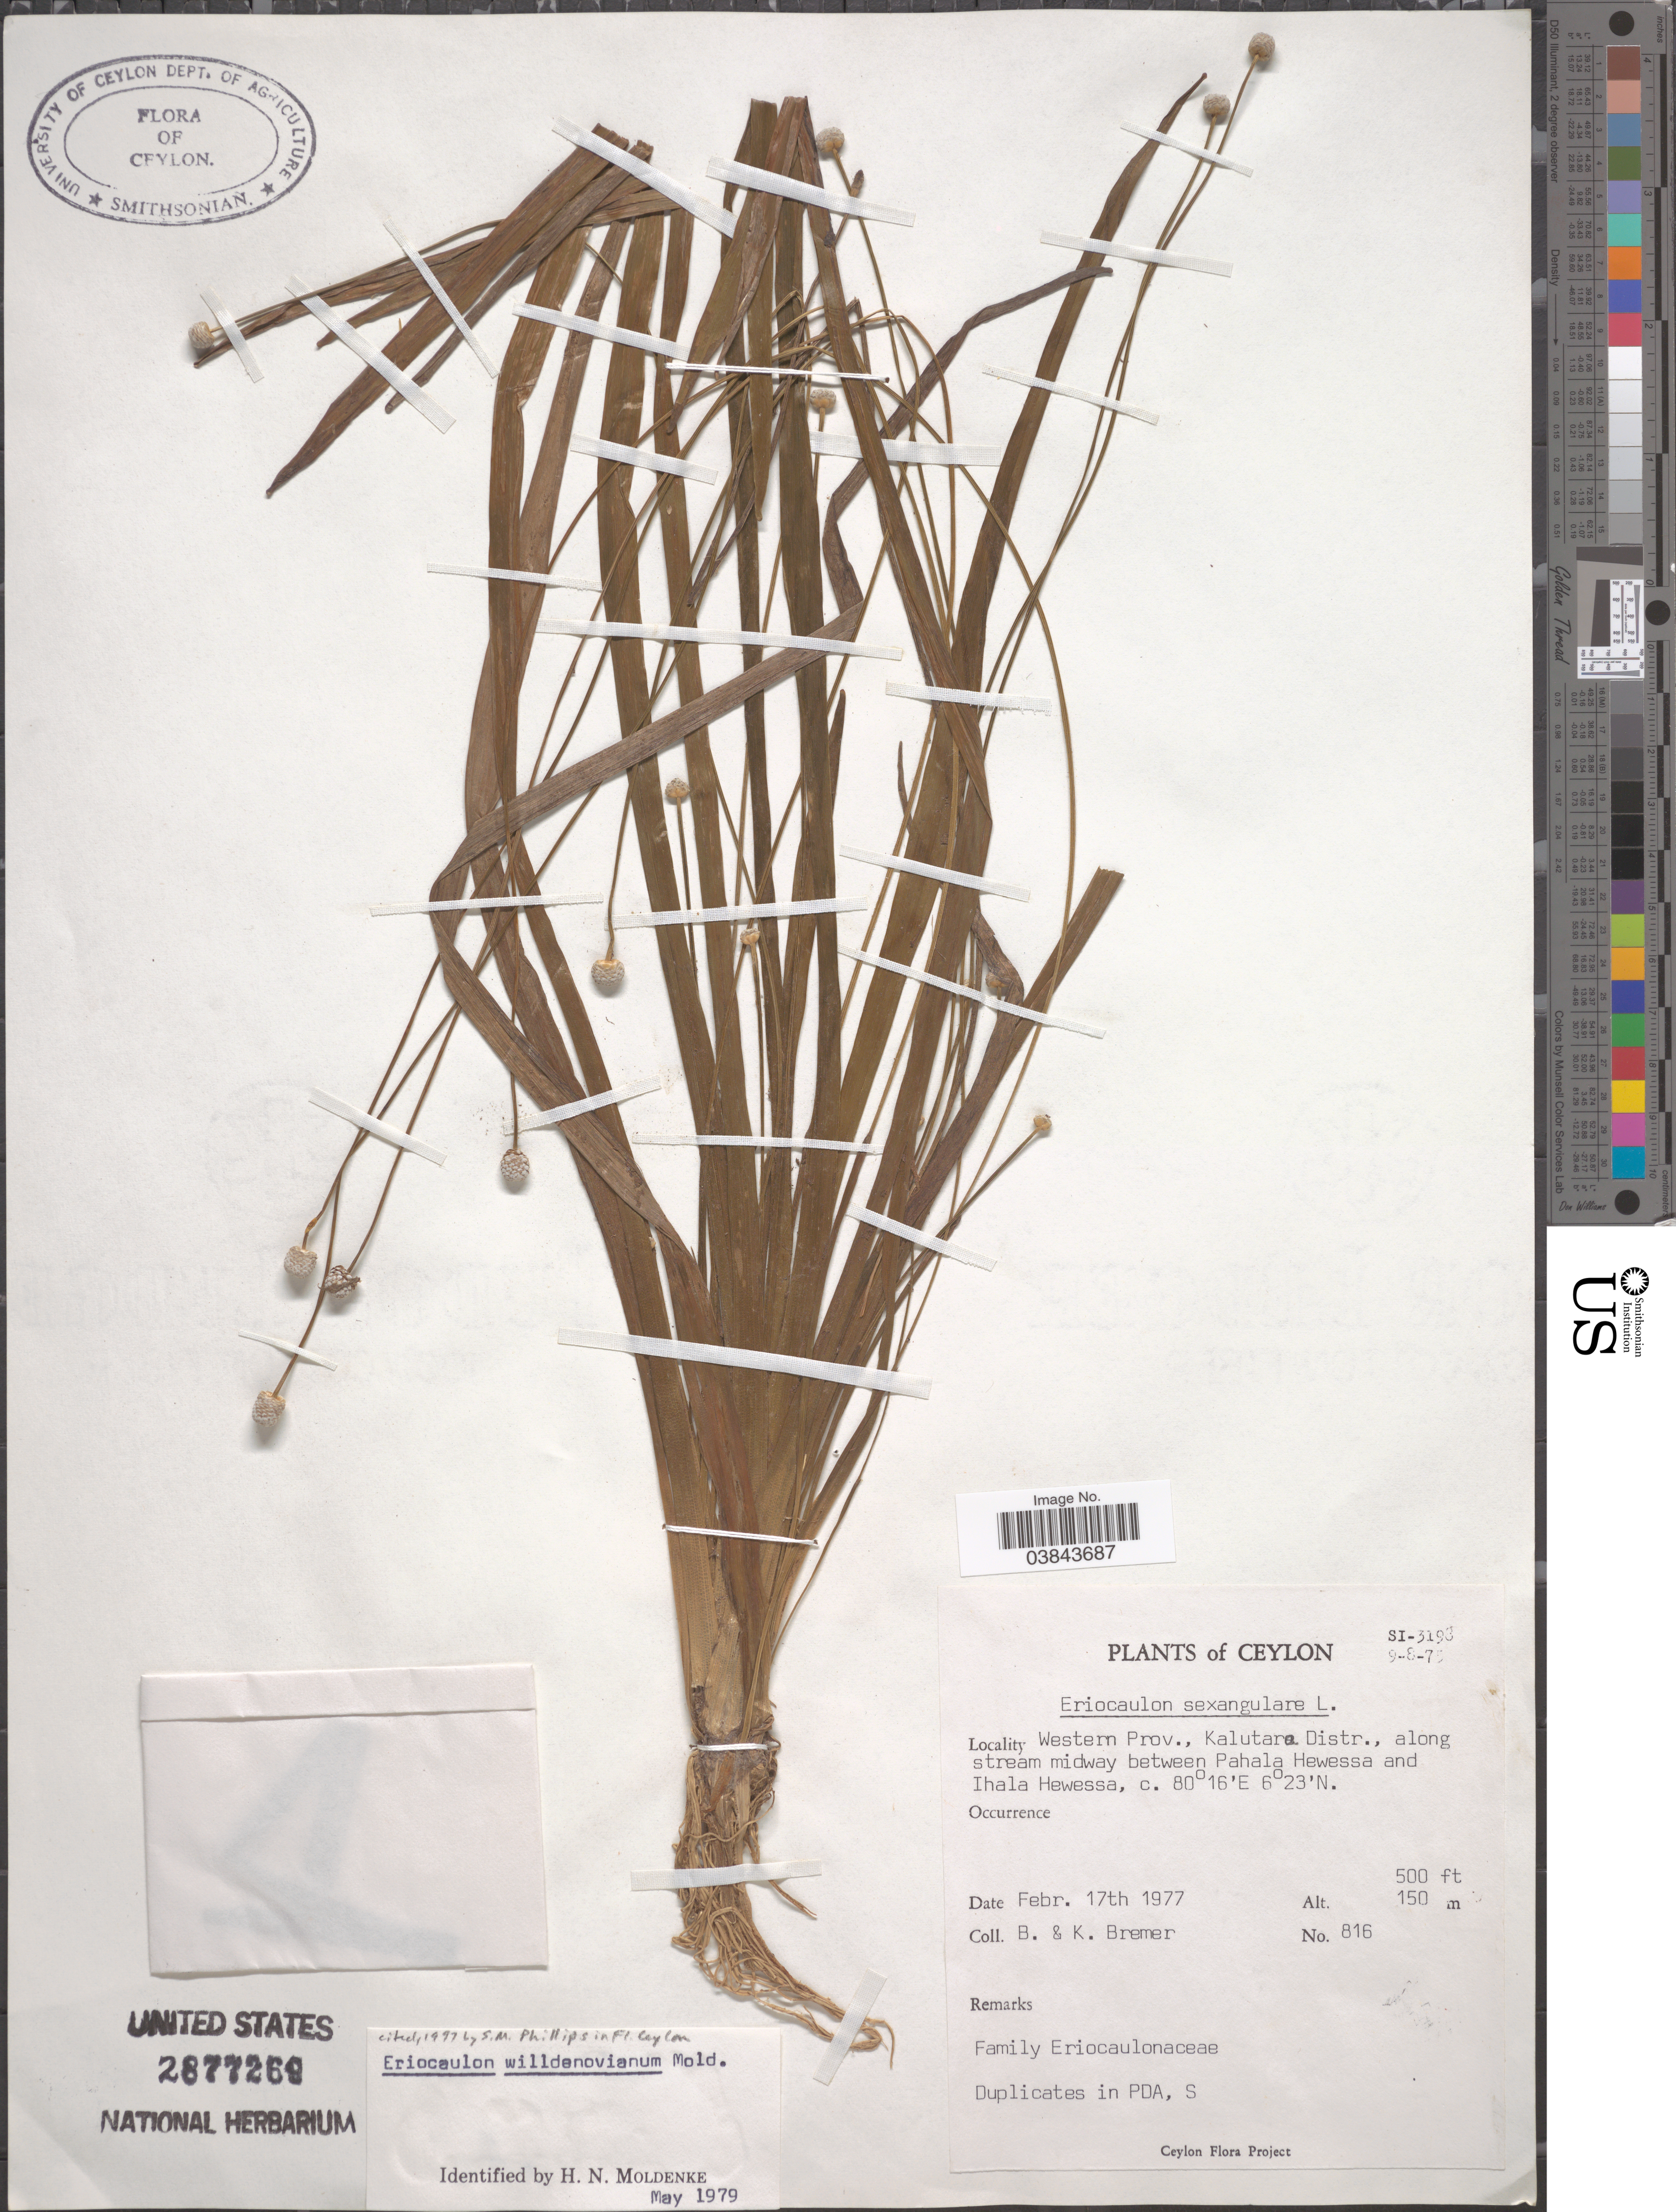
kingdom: Plantae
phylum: Tracheophyta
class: Liliopsida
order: Poales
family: Eriocaulaceae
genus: Eriocaulon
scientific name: Eriocaulon willdenovianum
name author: Moldenke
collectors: B. Bremer & K. Bremer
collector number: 816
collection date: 1977-02-17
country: Sri Lanka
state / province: Western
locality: Ceylon. Western Prov., Kalutara Distr., along stream midway between Pahala Hewessa and Ihala Hewessa.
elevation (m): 152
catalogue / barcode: US 2877269